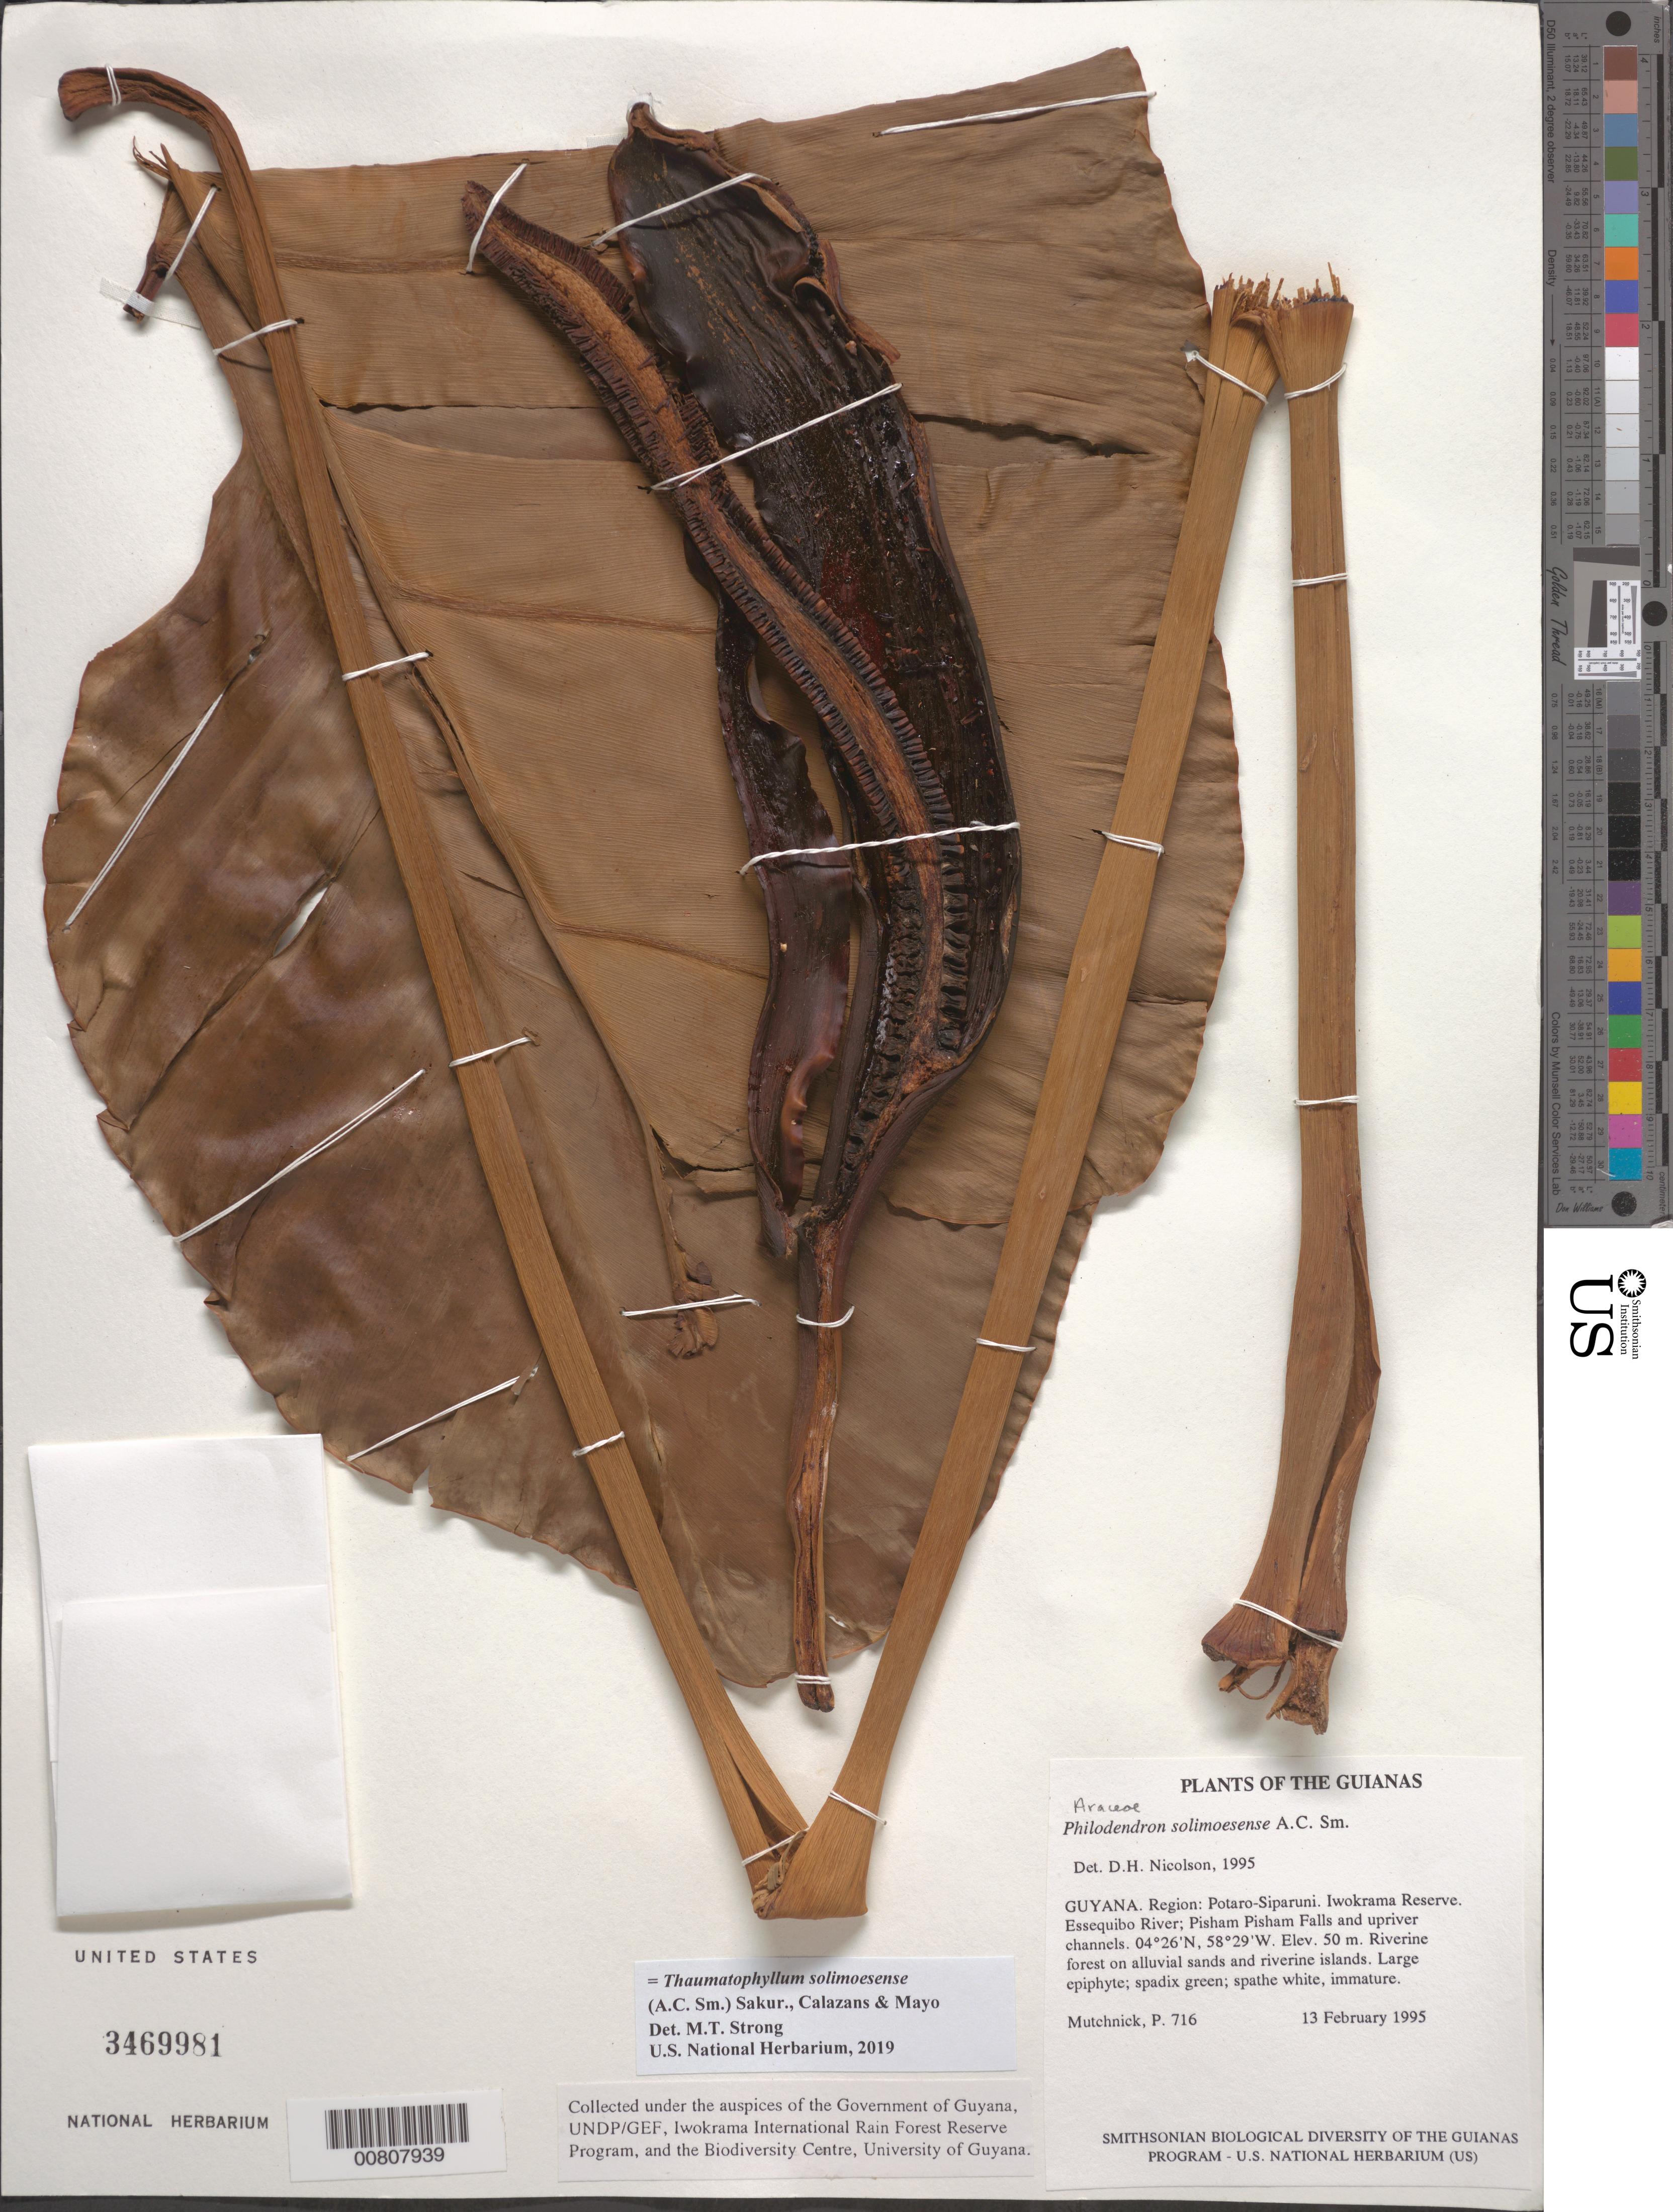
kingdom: Plantae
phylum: Tracheophyta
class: Liliopsida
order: Alismatales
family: Araceae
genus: Thaumatophyllum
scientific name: Thaumatophyllum solimoesense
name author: (A.C. Sm.) Sakur. et al.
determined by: Strong, Mark T., (BOT), Smithsonian Institution - National Museum of Natural History (UNITED STATES)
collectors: P. Mutchnick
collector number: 716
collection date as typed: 13 February 1995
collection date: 1995-02-13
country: Guyana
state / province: Potaro-Siparuni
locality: Iwokrama Reserve. Essequibo River; Pisham Pisham Falls and upriver channels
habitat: Riverine forest on alluvial sands and riverine islands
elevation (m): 50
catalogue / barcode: US 3469981